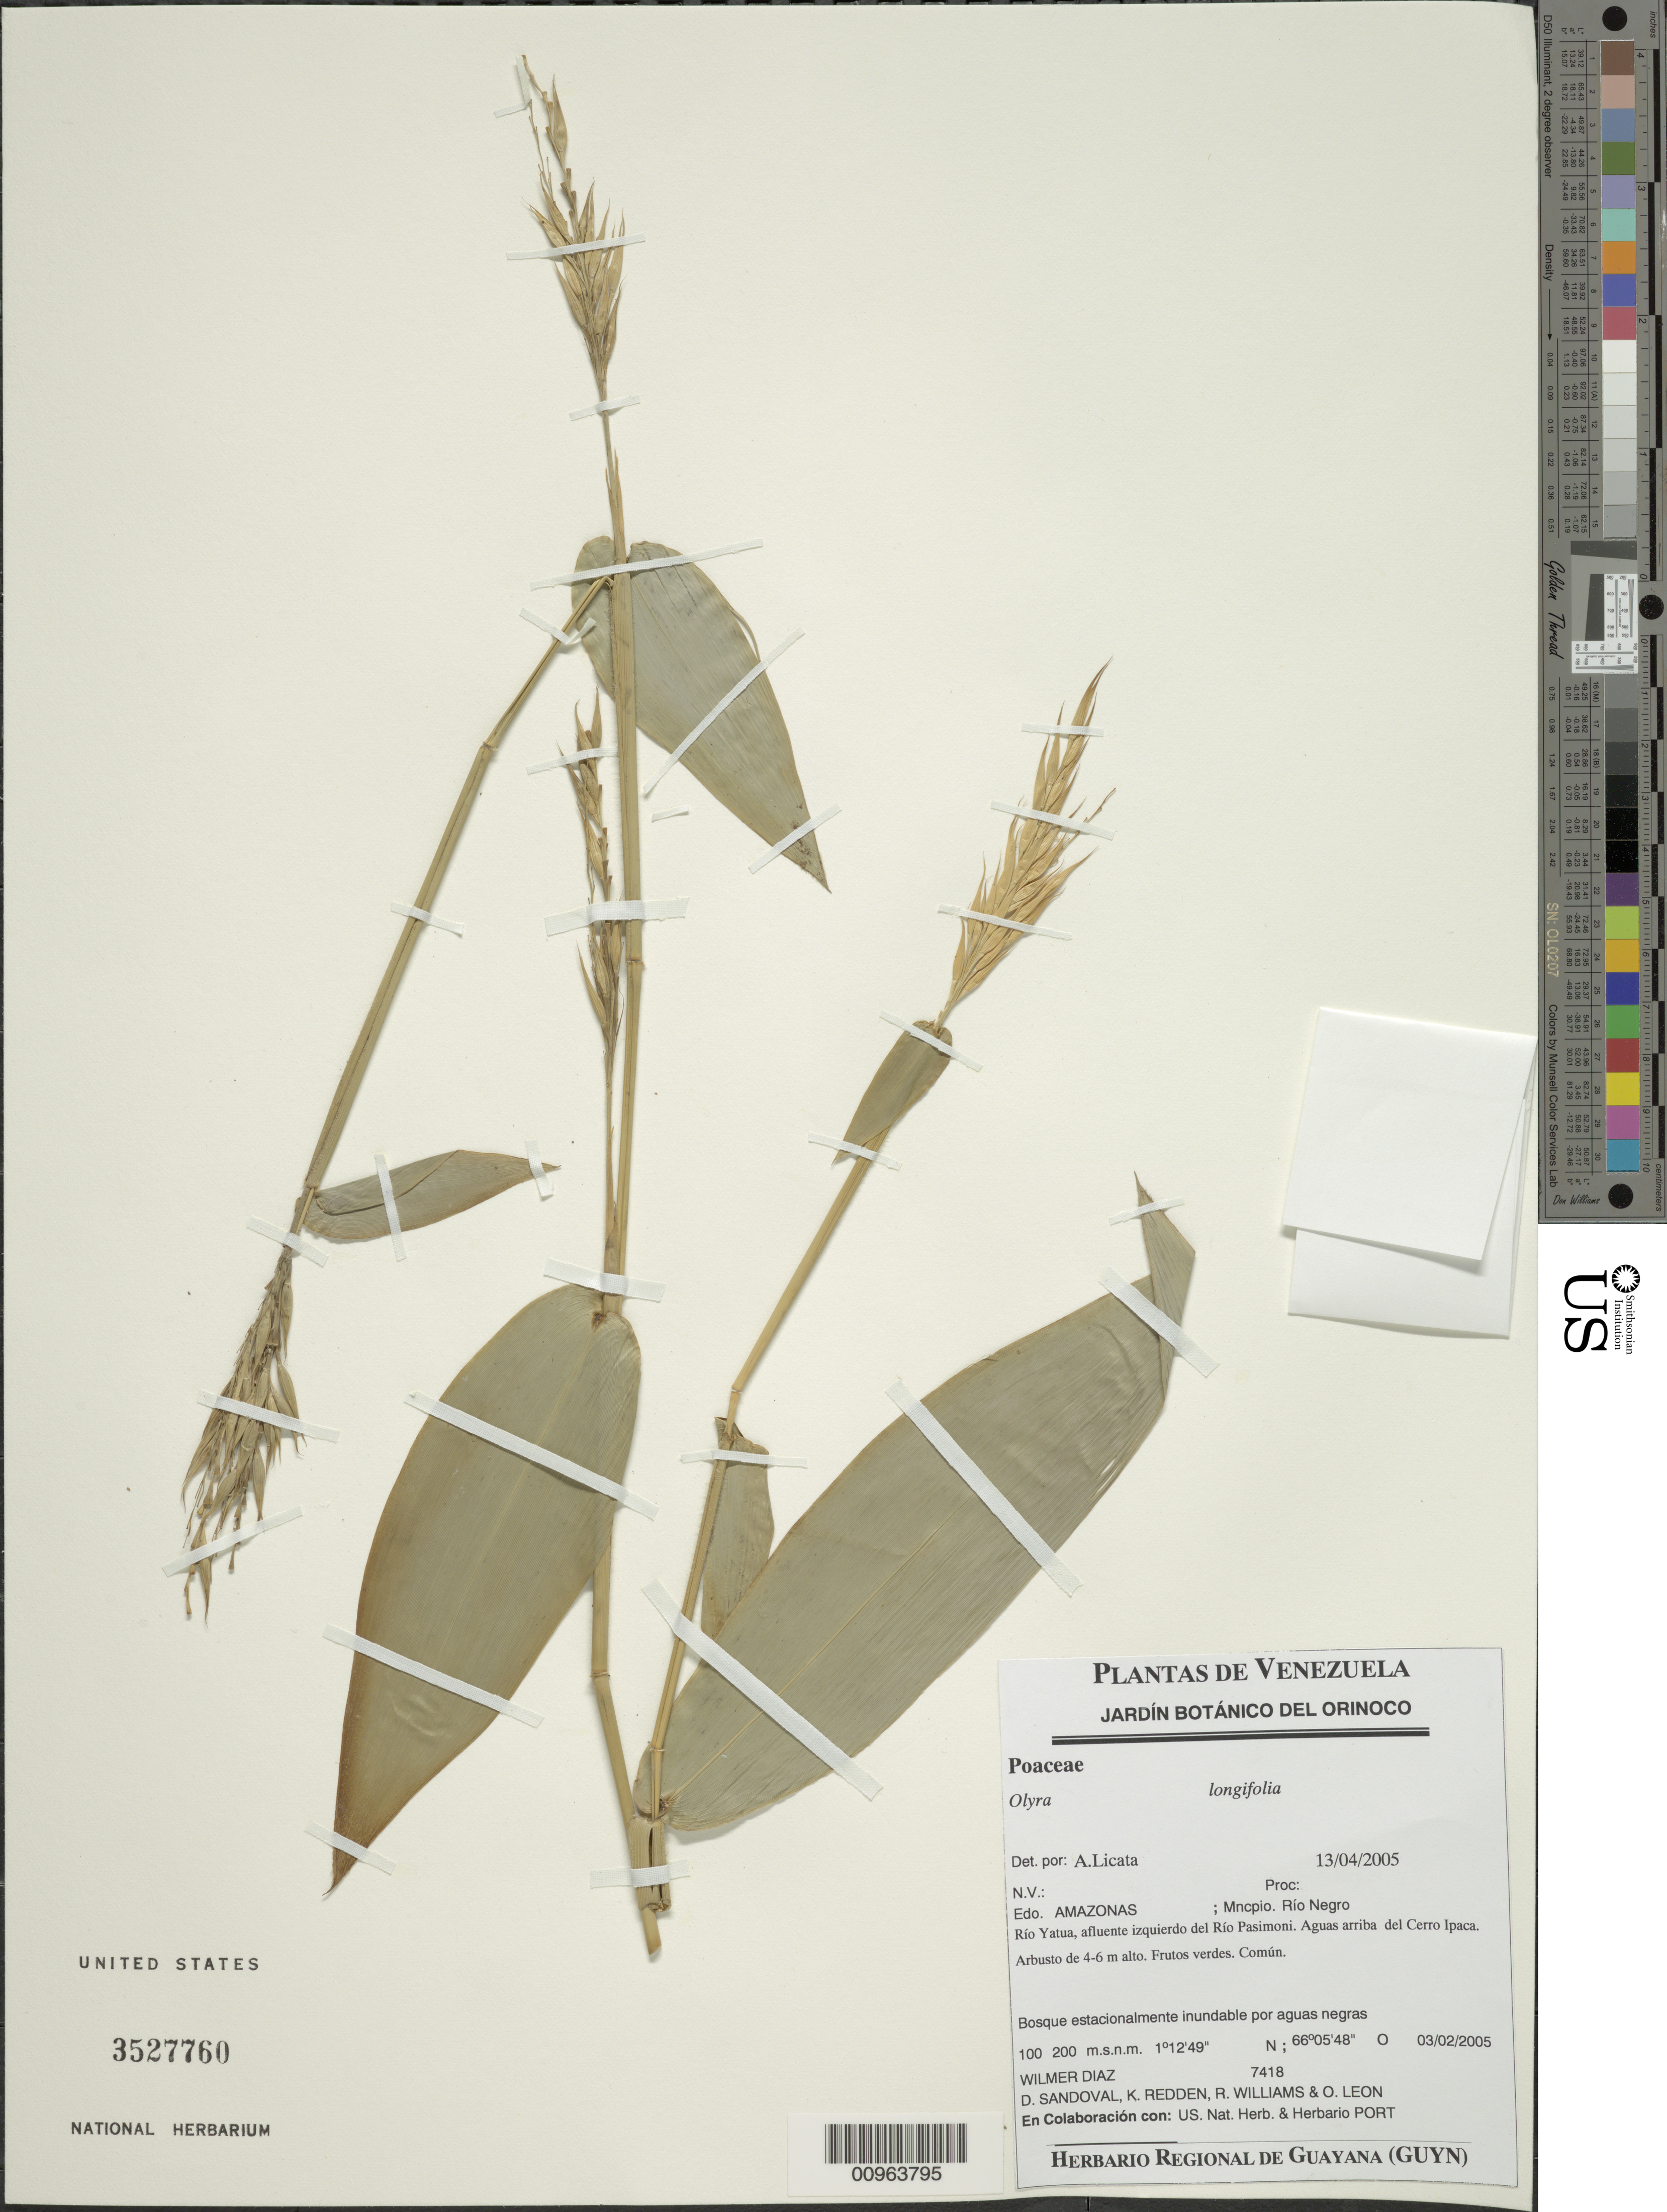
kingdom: Plantae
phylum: Tracheophyta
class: Liliopsida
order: Poales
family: Poaceae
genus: Olyra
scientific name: Olyra longifolia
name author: Kunth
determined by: Licata, A., (PORT), Univ. Nac. Exp. de los Llanos Ezequiel Zamora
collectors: W. Díaz P., D. Sandoval, K. M. Redden, R. Williams & O. León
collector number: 7418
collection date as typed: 03/02/2005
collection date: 2005-02-03 or 2005-03-02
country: Venezuela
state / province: Amazonas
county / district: Río Negro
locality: Río Yatua, afluente izquierdo del Río Pasimoni. Aguas del Cerro Ipaca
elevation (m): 100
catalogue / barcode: US 3527760